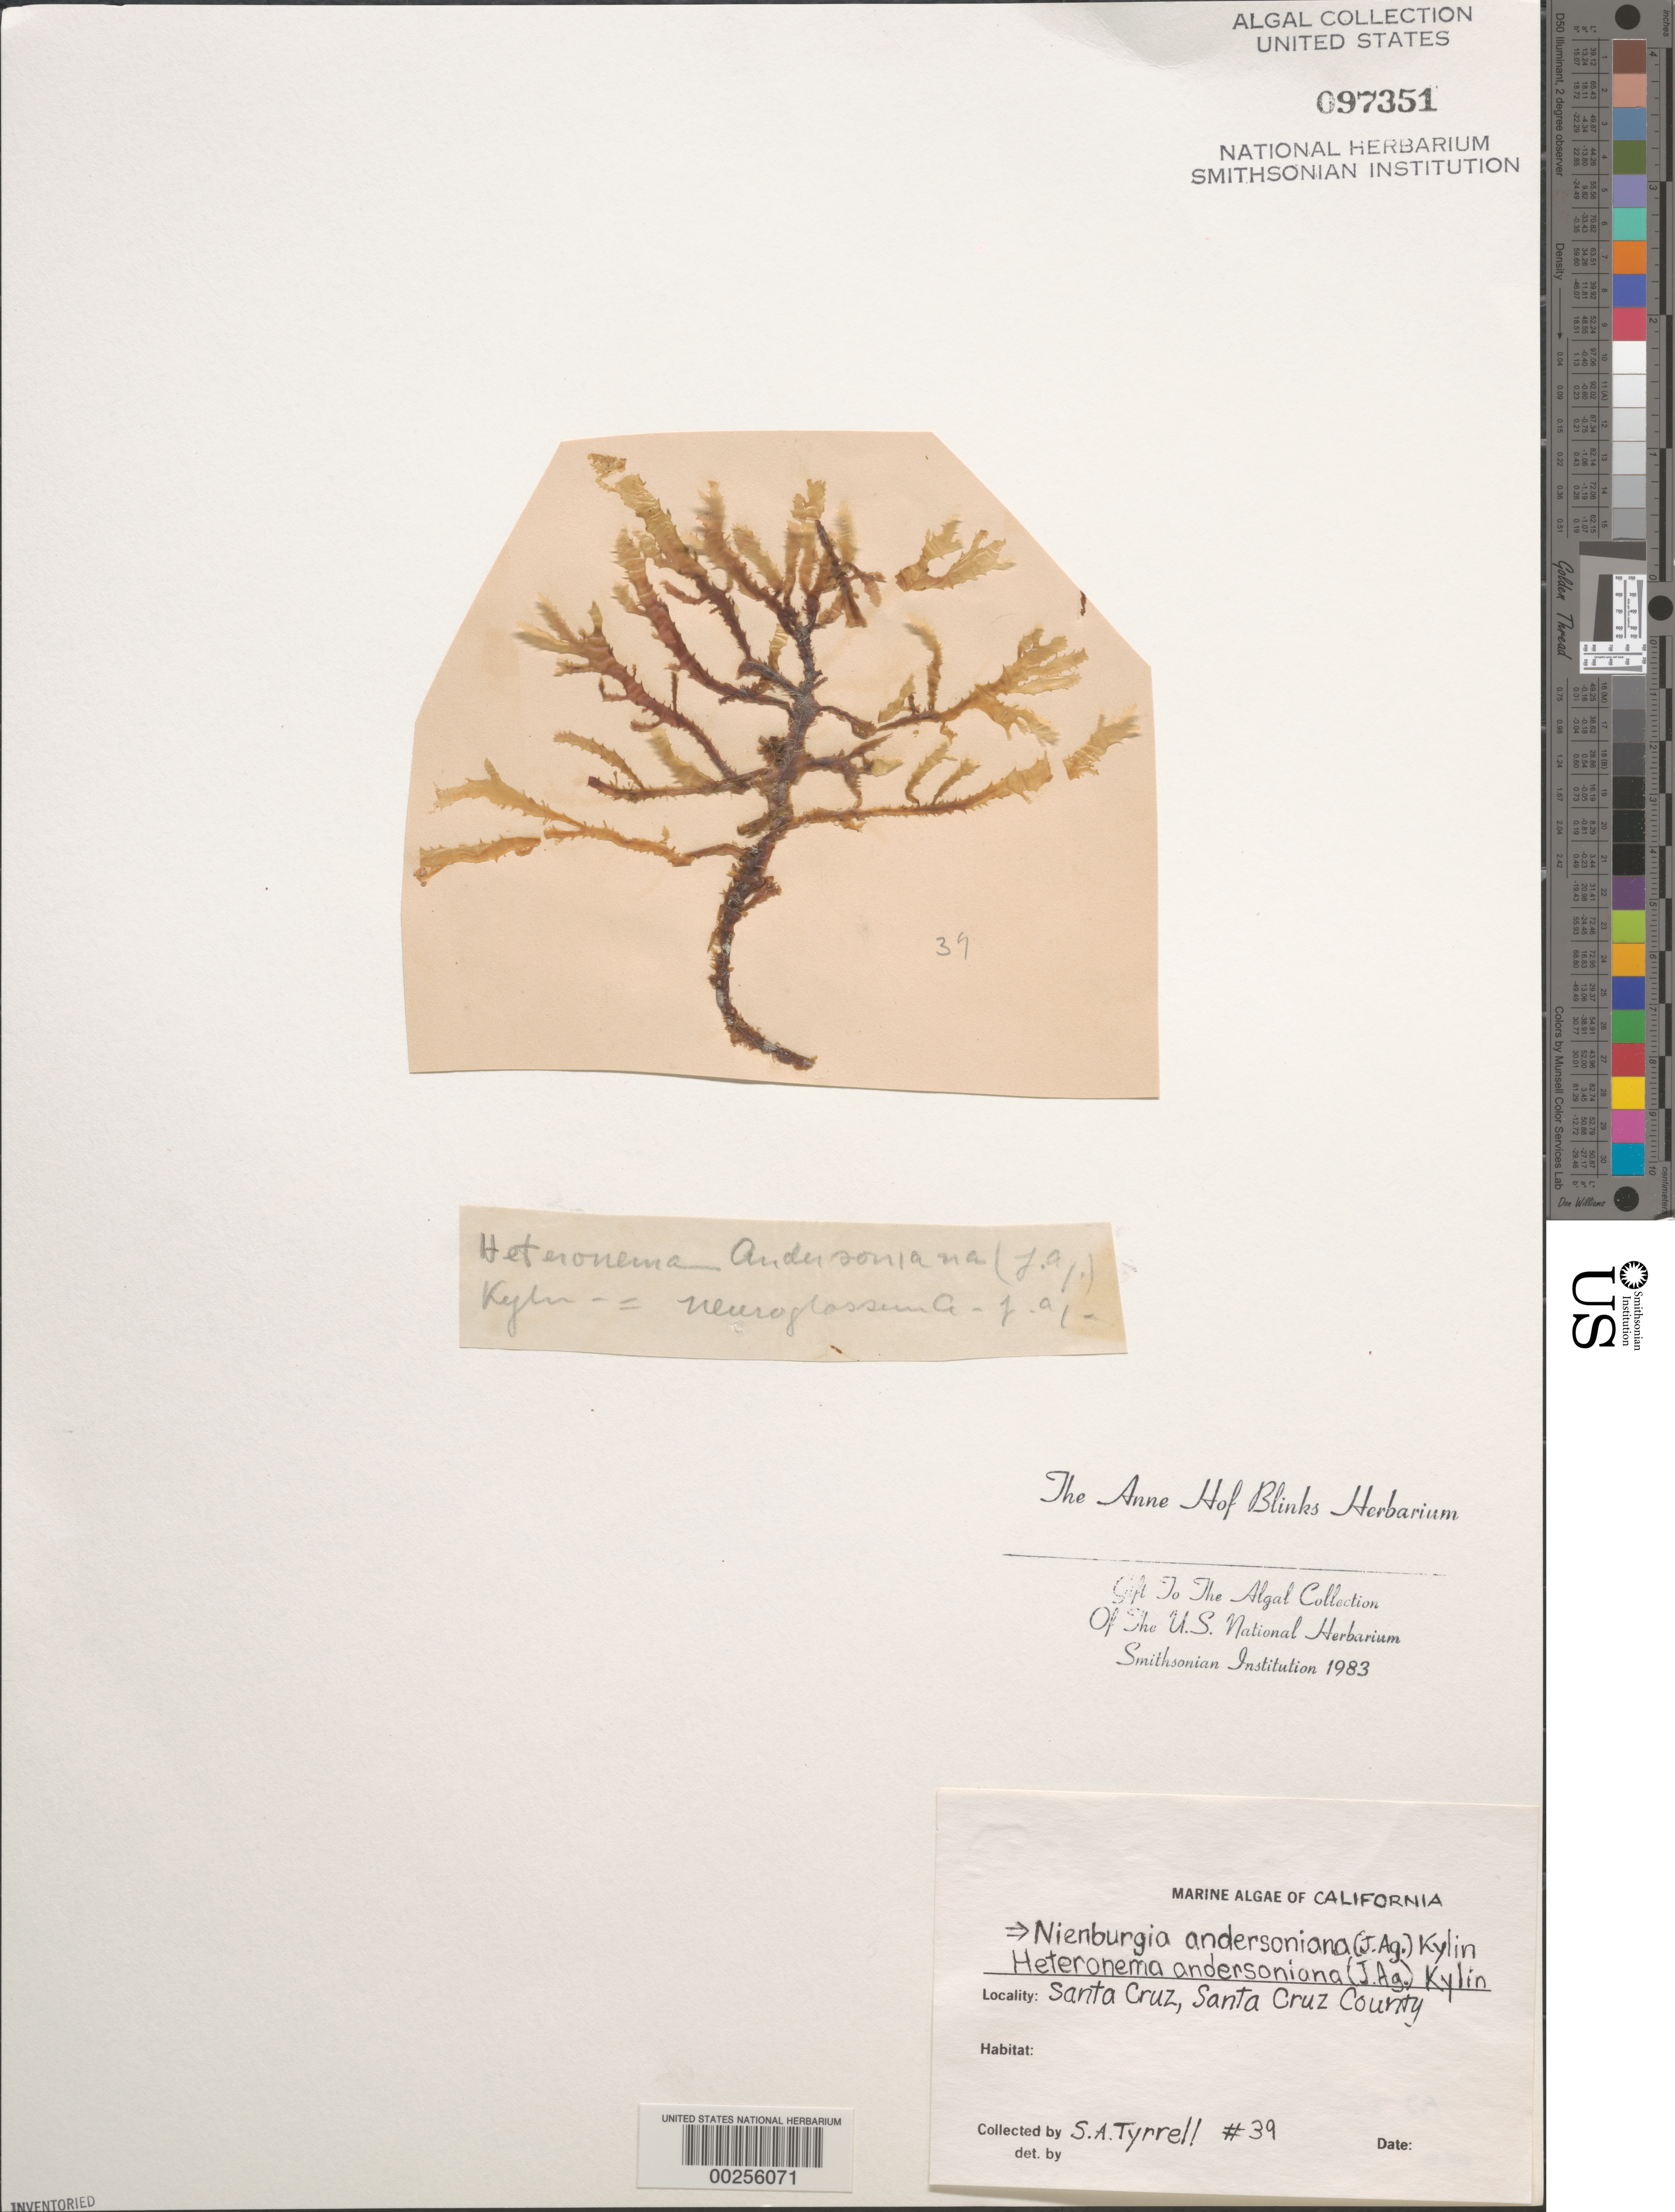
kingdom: Plantae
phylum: Rhodophyta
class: Florideophyceae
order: Ceramiales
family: Delesseriaceae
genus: Nienburgia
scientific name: Nienburgia andersoniana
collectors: C. Tyrrell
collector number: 39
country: United States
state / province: California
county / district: Santa Cruz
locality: Santa Cruz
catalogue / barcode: US 97351